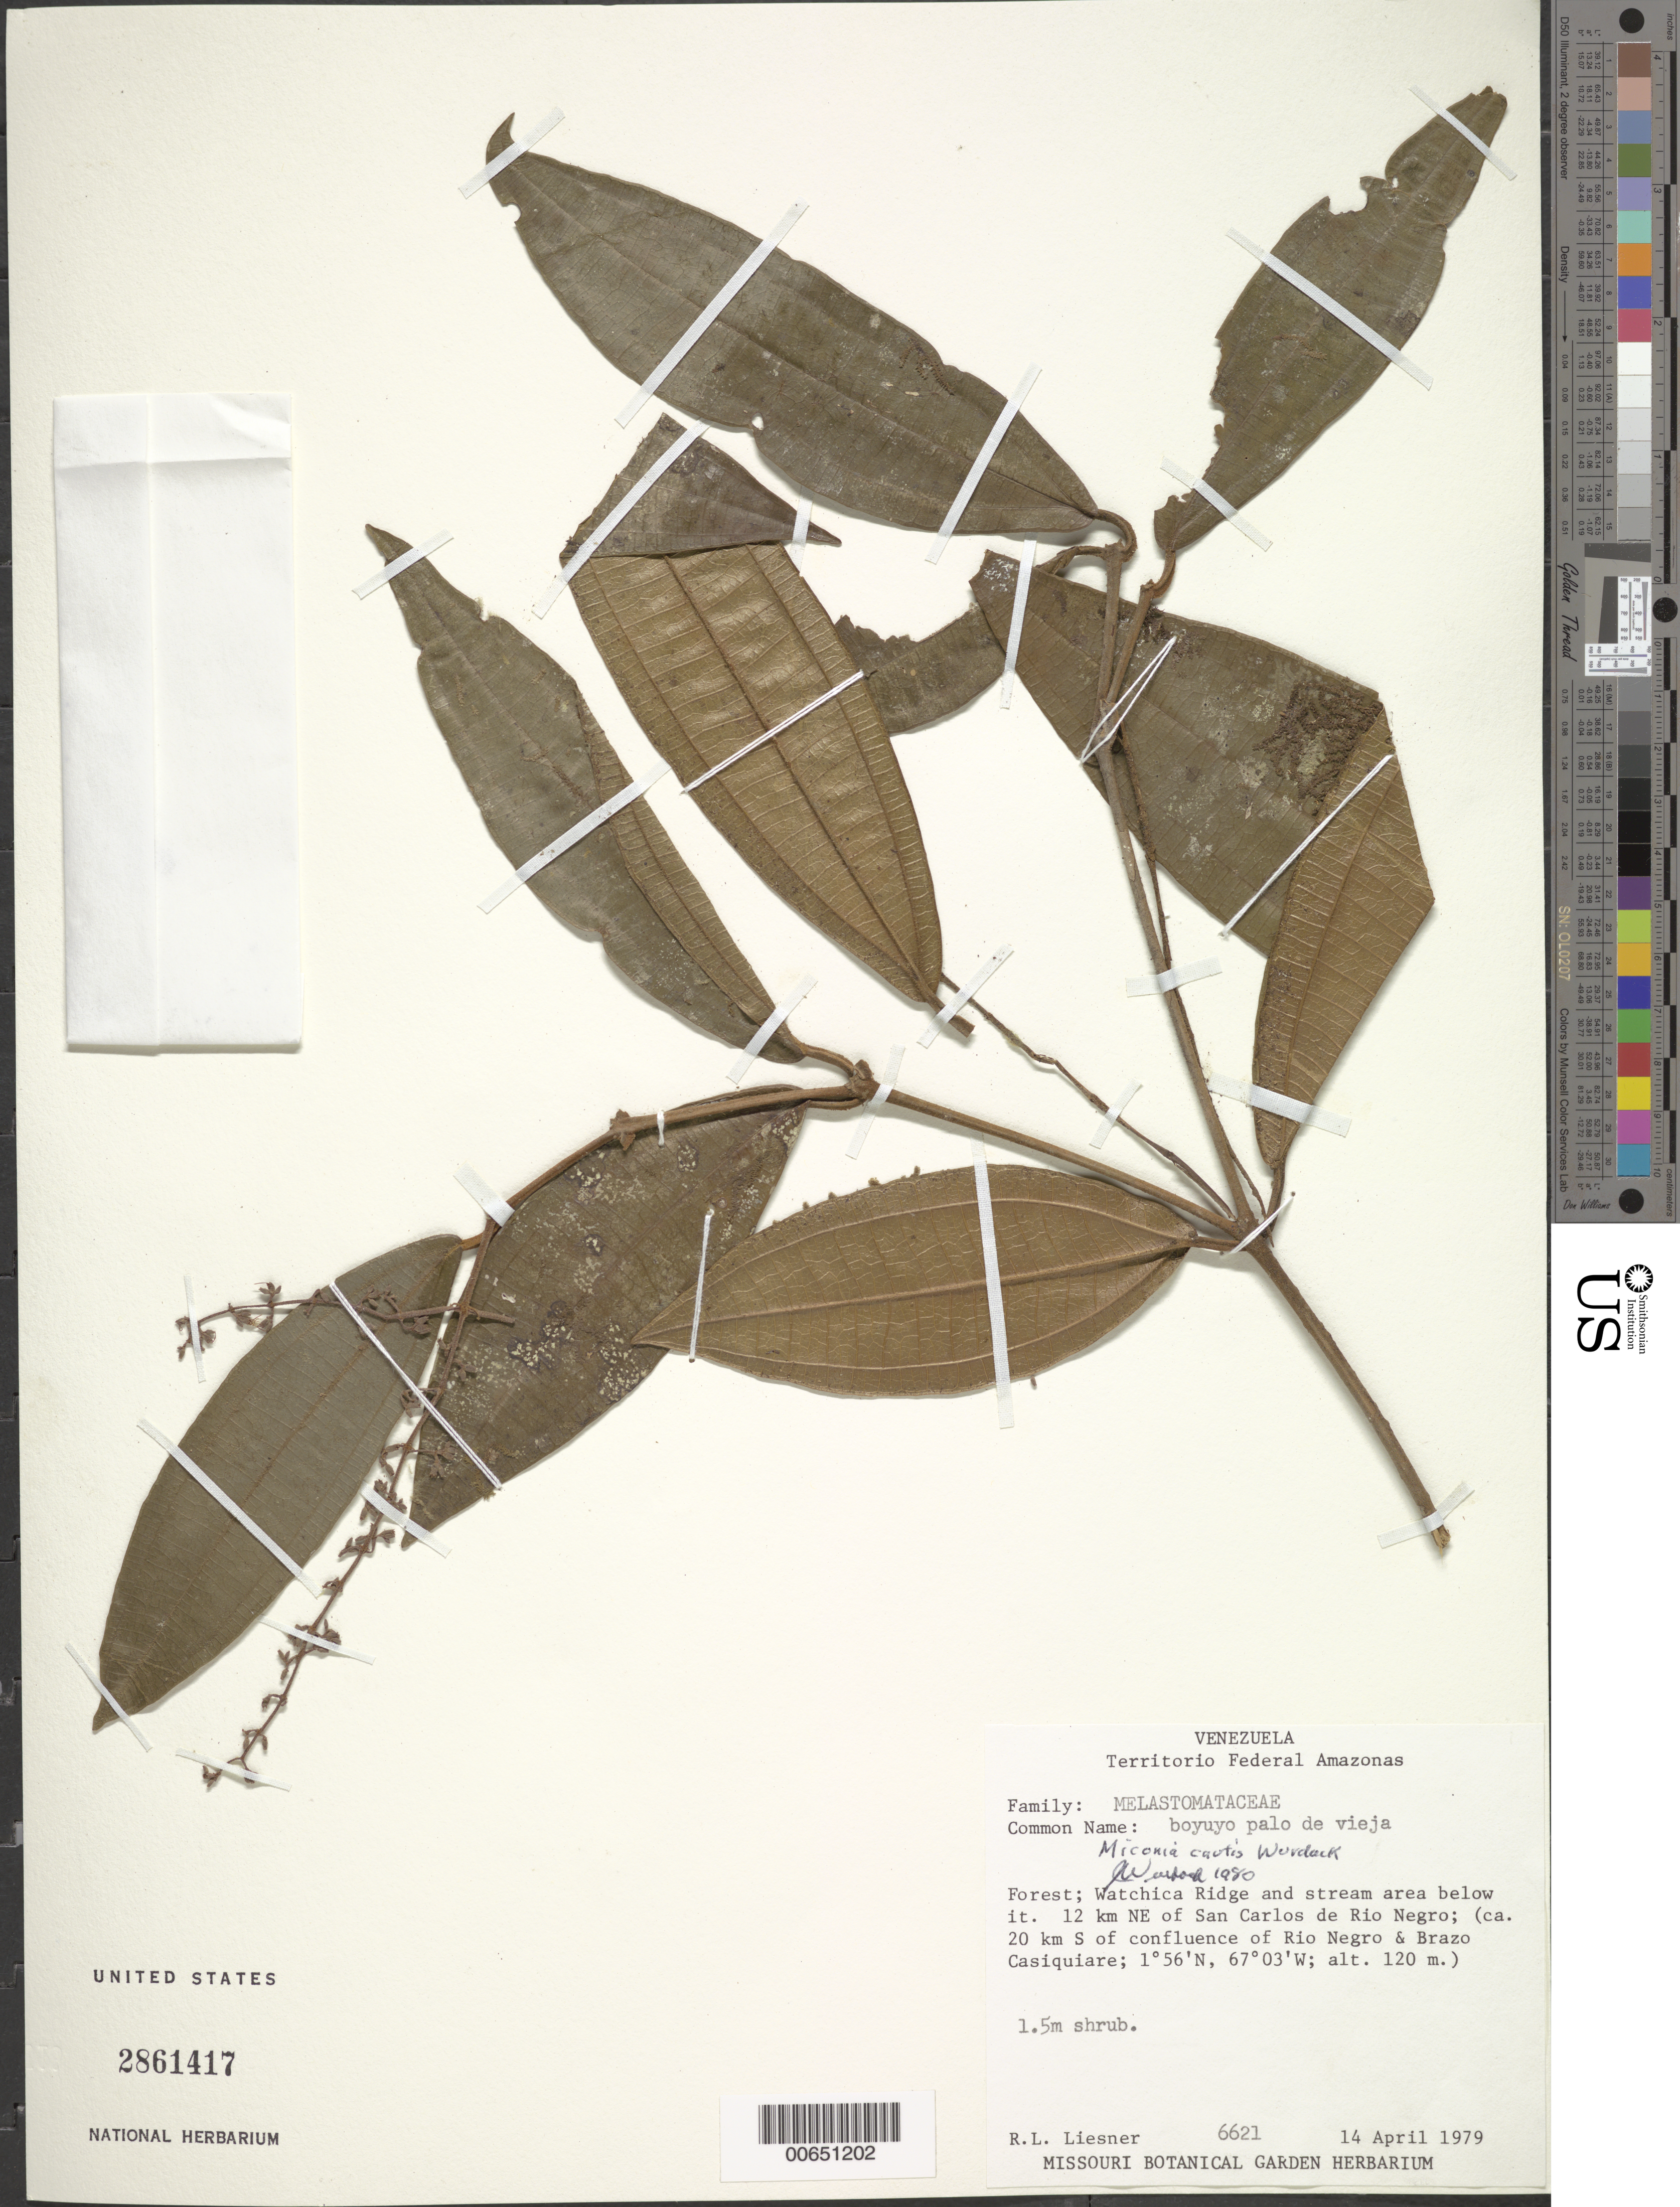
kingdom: Plantae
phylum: Tracheophyta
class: Magnoliopsida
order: Myrtales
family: Melastomataceae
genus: Miconia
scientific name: Miconia cautis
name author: Wurdack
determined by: Wurdack, John J., (US), US (UNITED STATES)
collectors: R. L. Liesner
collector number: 6621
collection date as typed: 14-Apr-79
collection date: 1979-04-14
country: Venezuela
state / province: Amazonas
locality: San Carlos de Río Negro, 12 km NE of; Watchica Ridge and stream area below it, (ca 20 km S of confluence of Río Negro and Brazo Casiquiare)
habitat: Forest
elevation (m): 120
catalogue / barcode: US 2861417